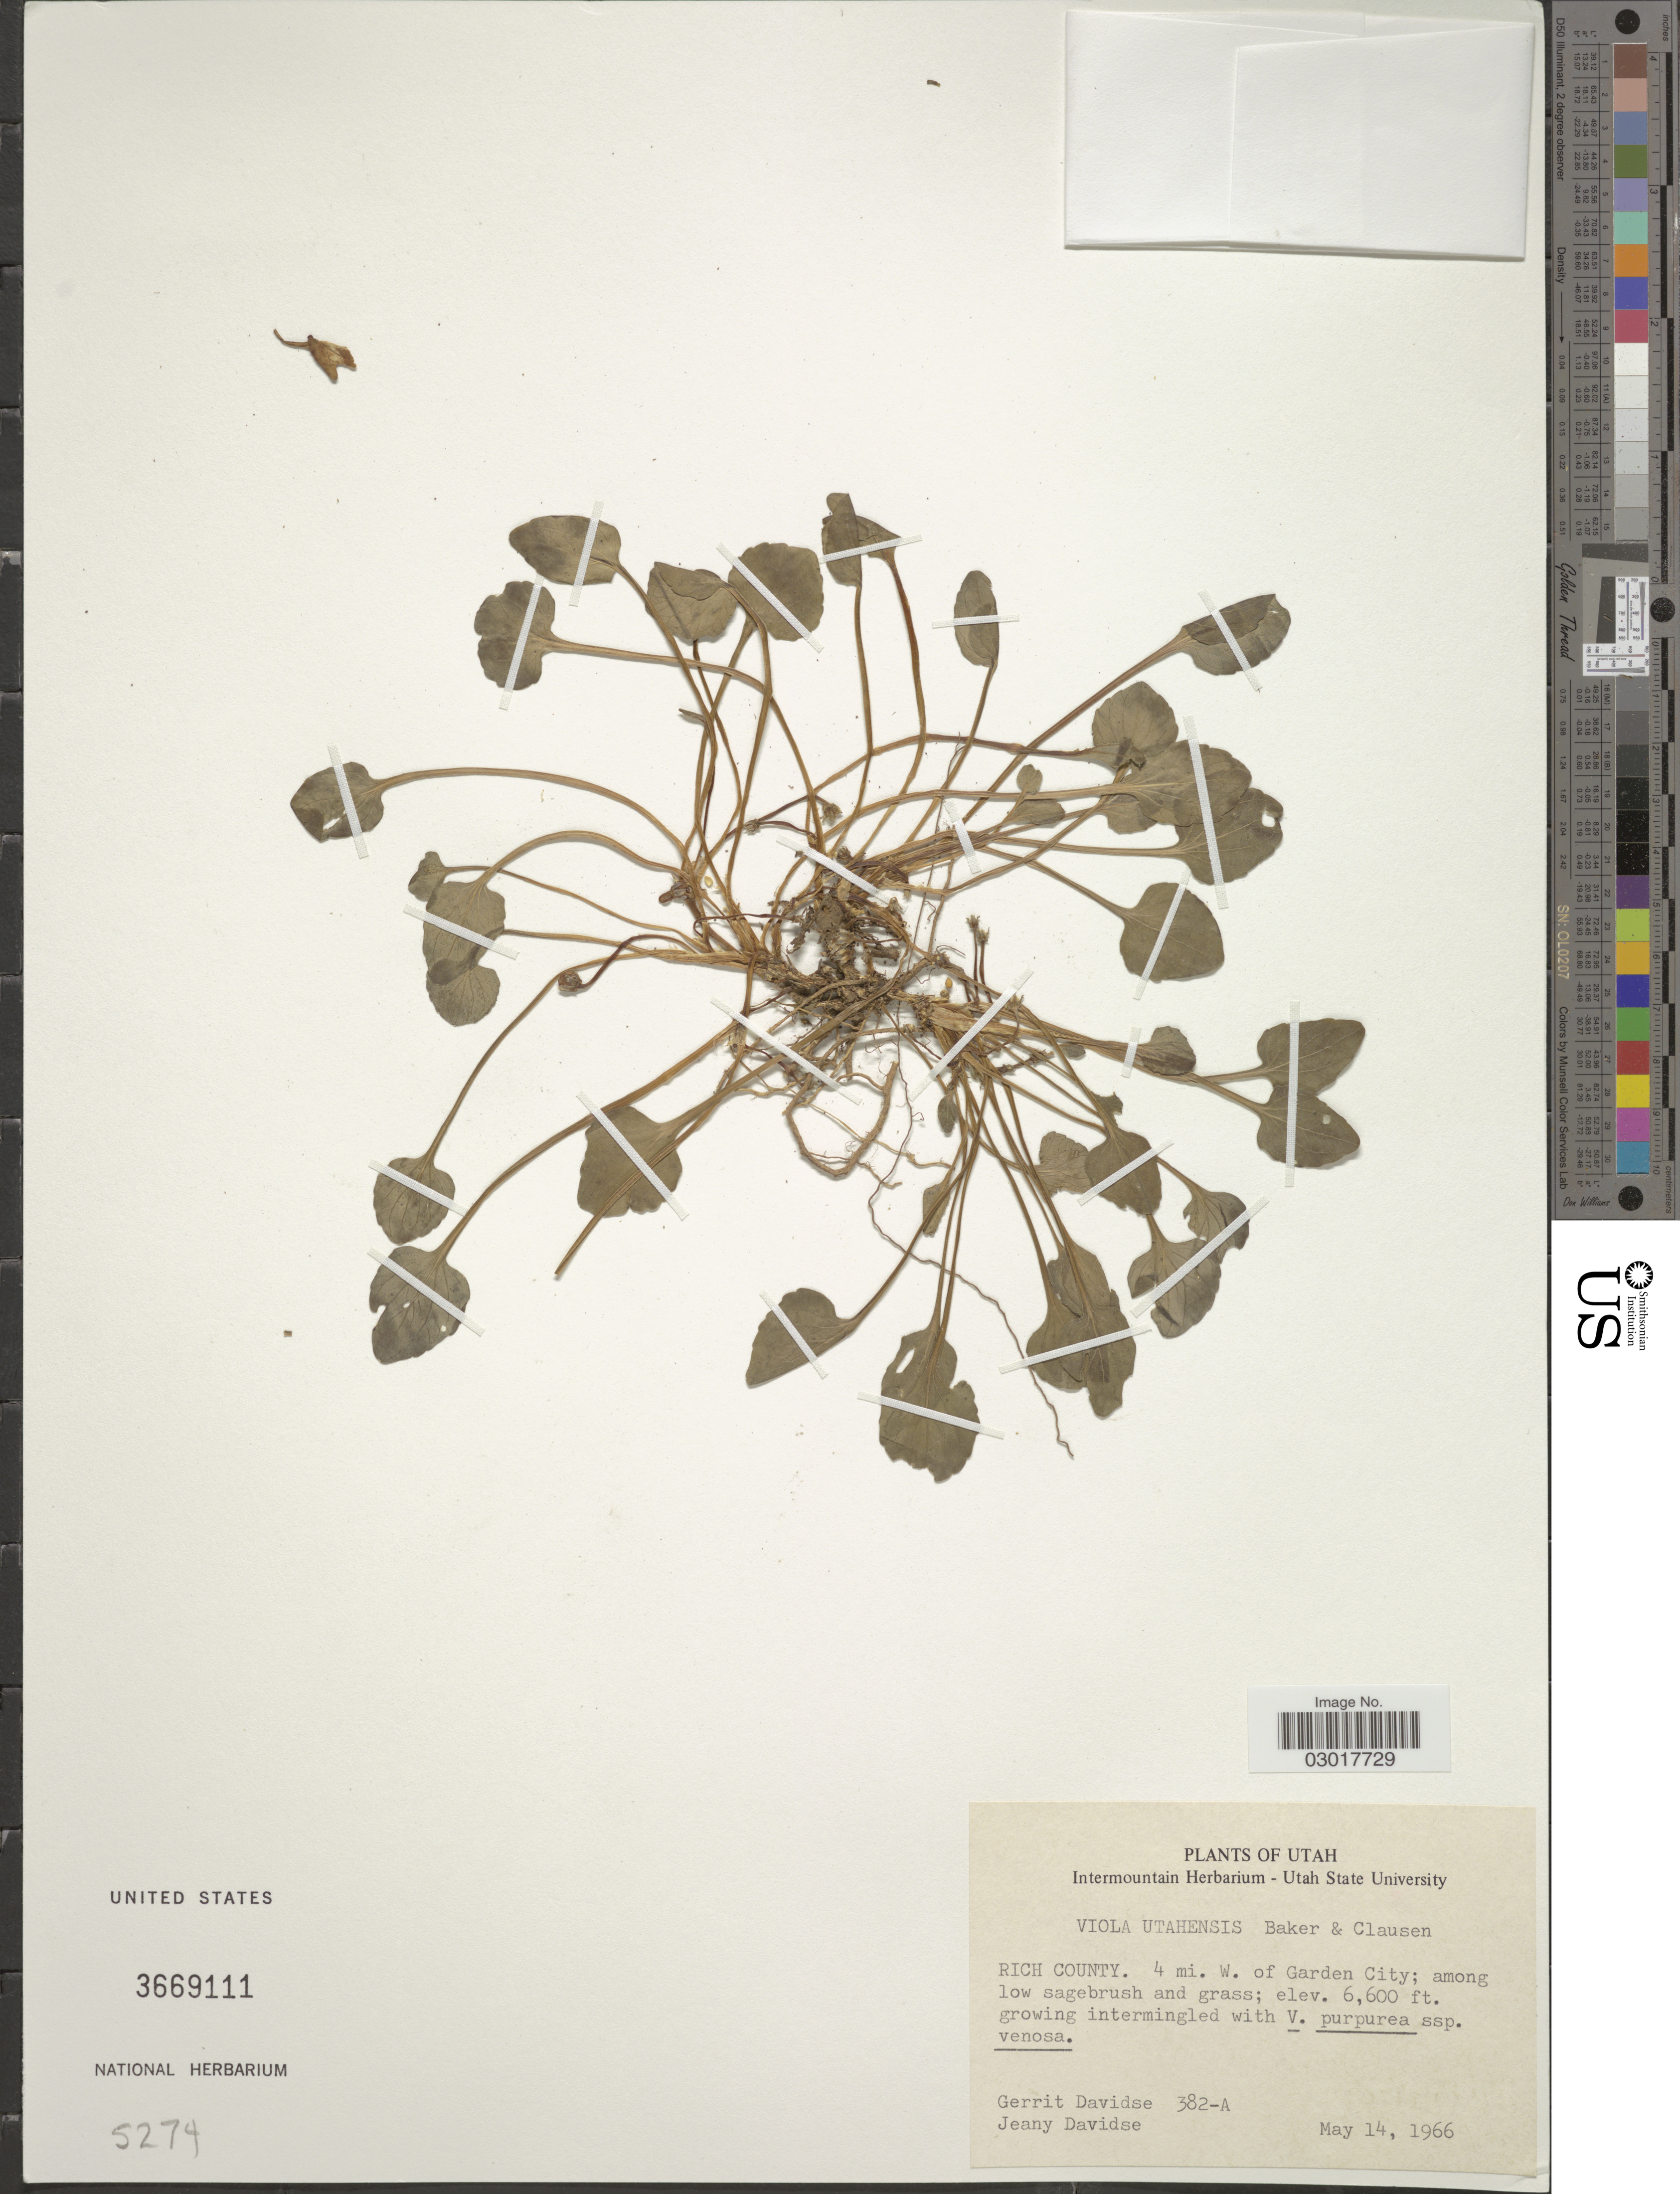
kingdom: Plantae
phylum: Tracheophyta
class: Magnoliopsida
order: Malpighiales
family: Violaceae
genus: Viola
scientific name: Viola utahensis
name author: M.S. Baker & J.C. Clausen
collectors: G. Davidse & J. Davidse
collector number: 382-A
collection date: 1966-05-14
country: United States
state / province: Utah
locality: Rich County. 4 mi. W. of Garden City.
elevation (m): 2012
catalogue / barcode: US 3669111